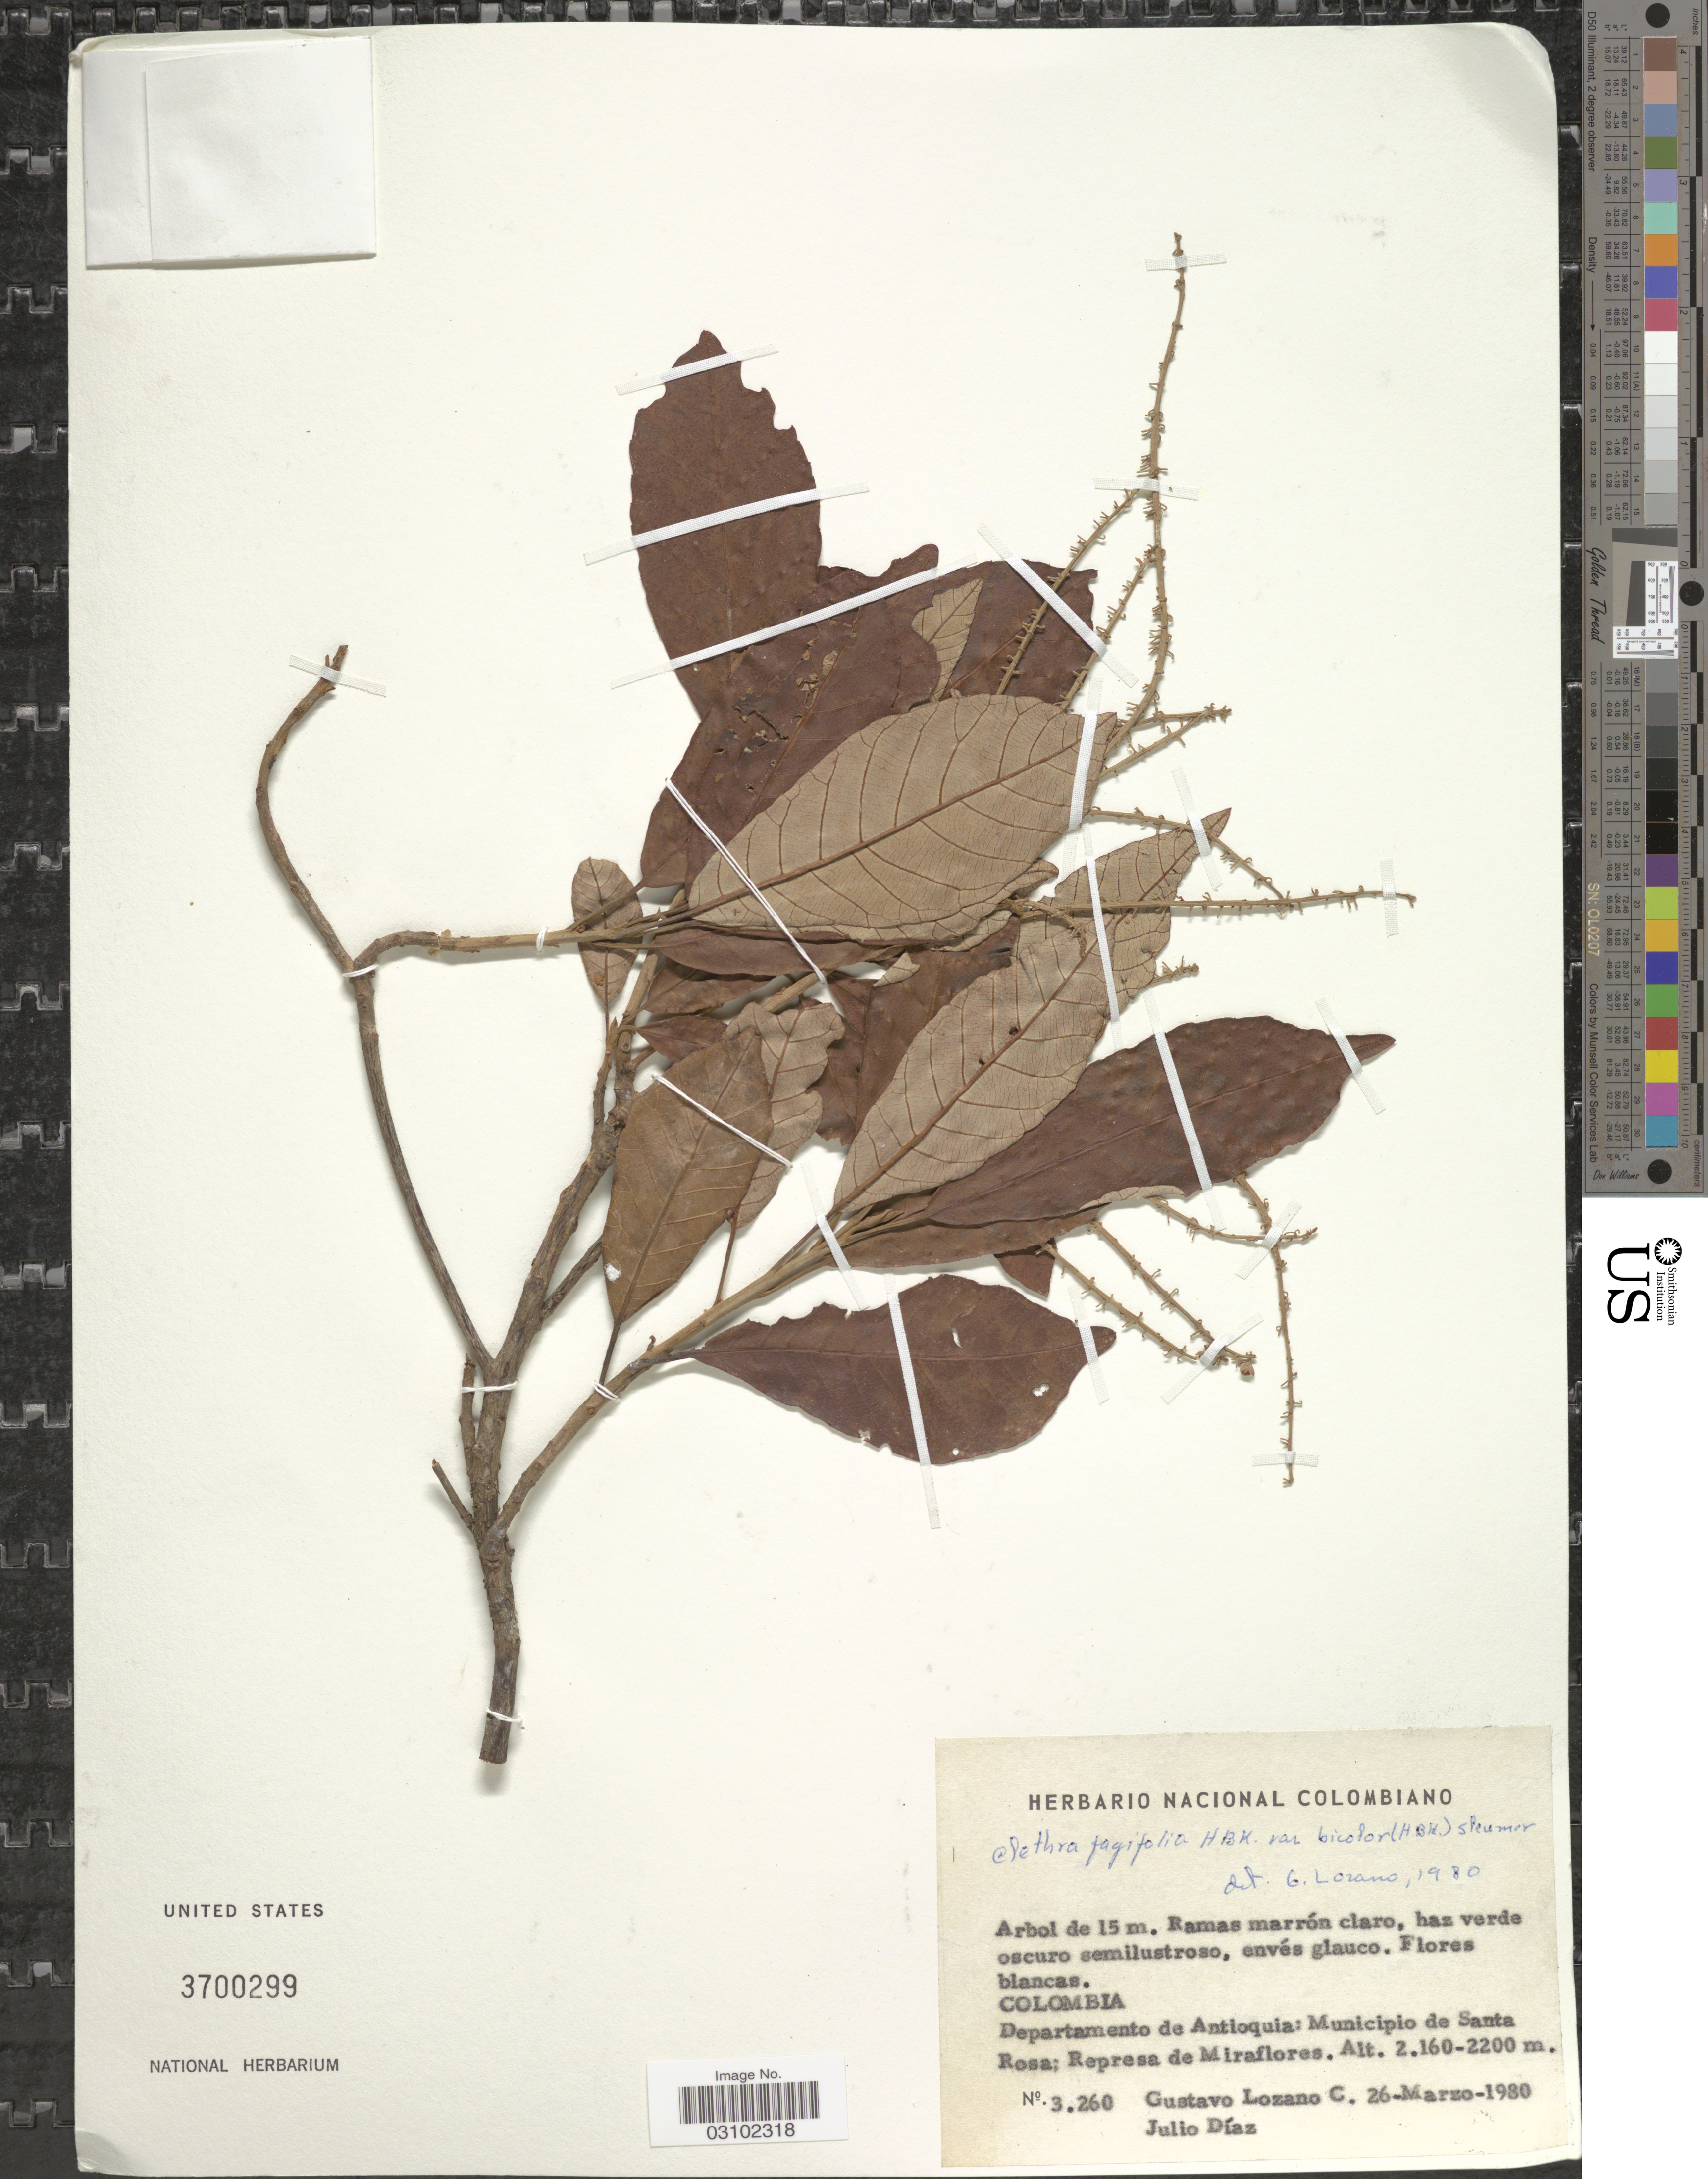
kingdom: Plantae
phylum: Tracheophyta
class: Magnoliopsida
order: Ericales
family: Clethraceae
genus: Clethra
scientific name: Clethra fagifolia var. bicolor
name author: Kunth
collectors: G. Lozano-Contreras & J. Diaz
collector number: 3260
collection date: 1980-03-26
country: Colombia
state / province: Antioquia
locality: Departamento de Antioquia: Municipio de Santa Rosa; Represa de Miraflores.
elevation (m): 2160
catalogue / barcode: US 3700299